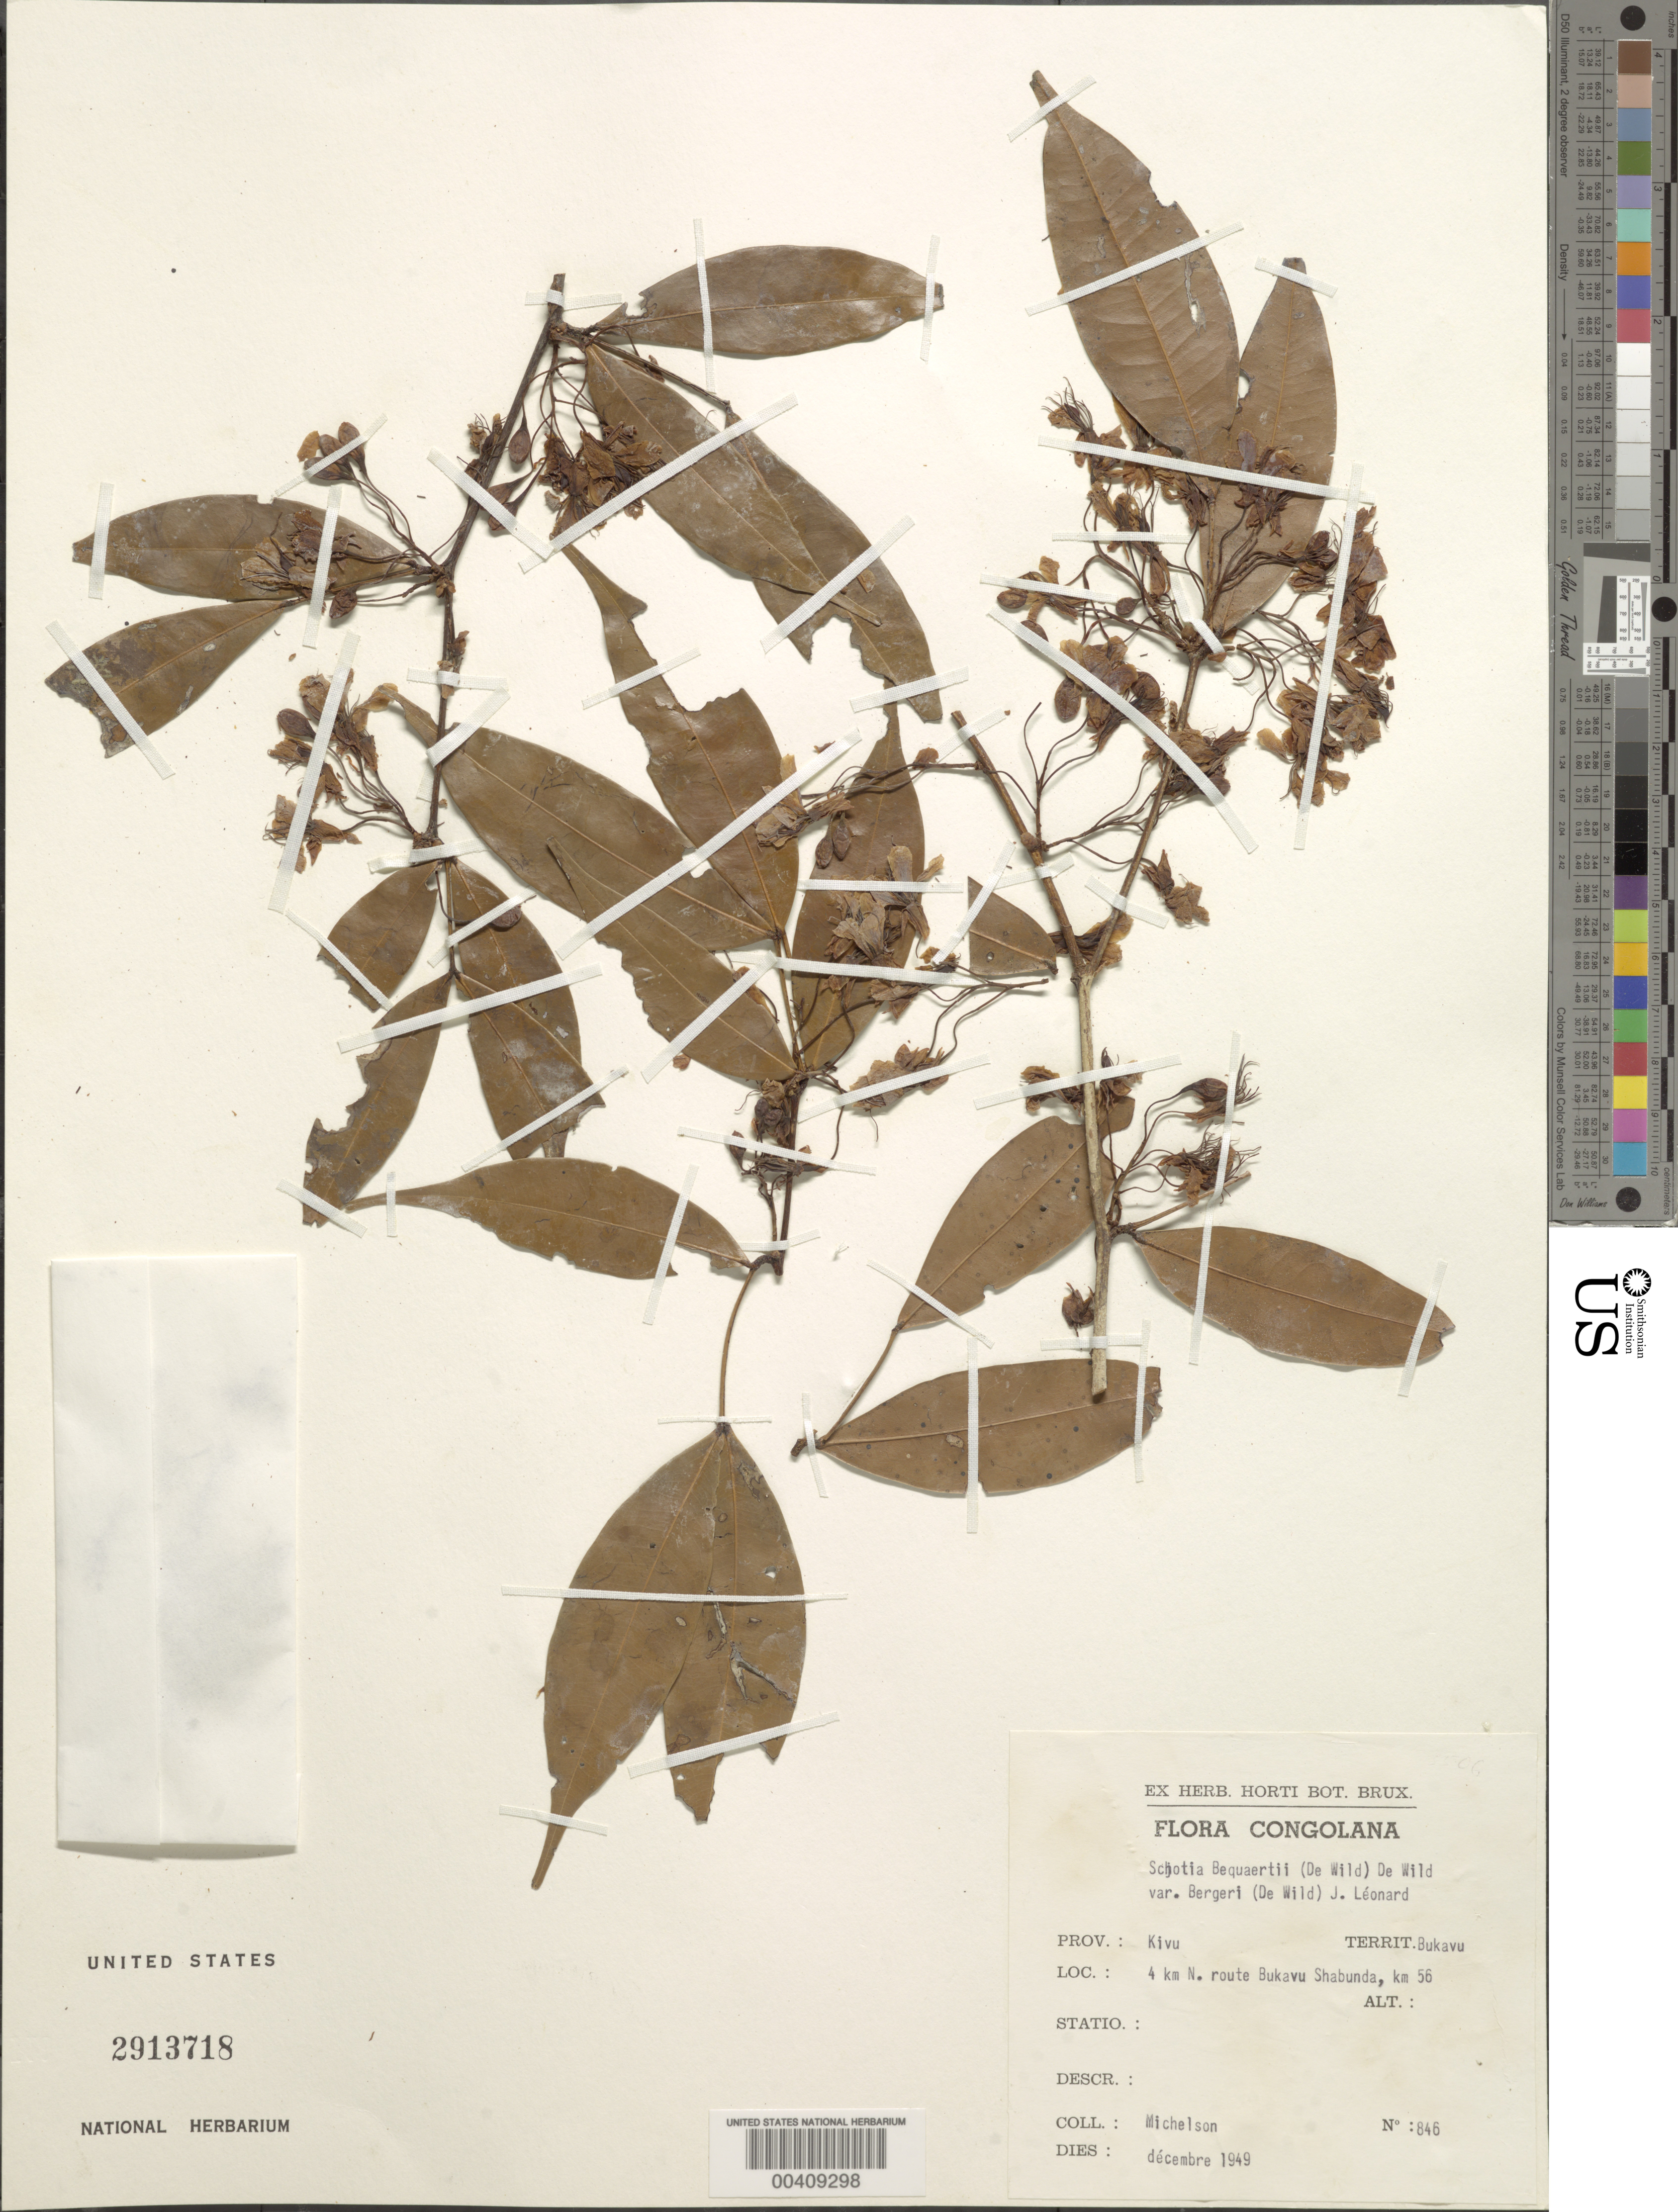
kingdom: Plantae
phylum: Tracheophyta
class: Magnoliopsida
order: Fabales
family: Fabaceae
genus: Normandiodendron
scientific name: Normandiodendron bequaertii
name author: (De Wild.) J. Léonard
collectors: -. Michelson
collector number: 846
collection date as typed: Dec 1949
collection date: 1949-12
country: Congo, Democratic Republic of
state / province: Sud-Kivu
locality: Kivu, bukavu, shabunda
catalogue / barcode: US 2913718